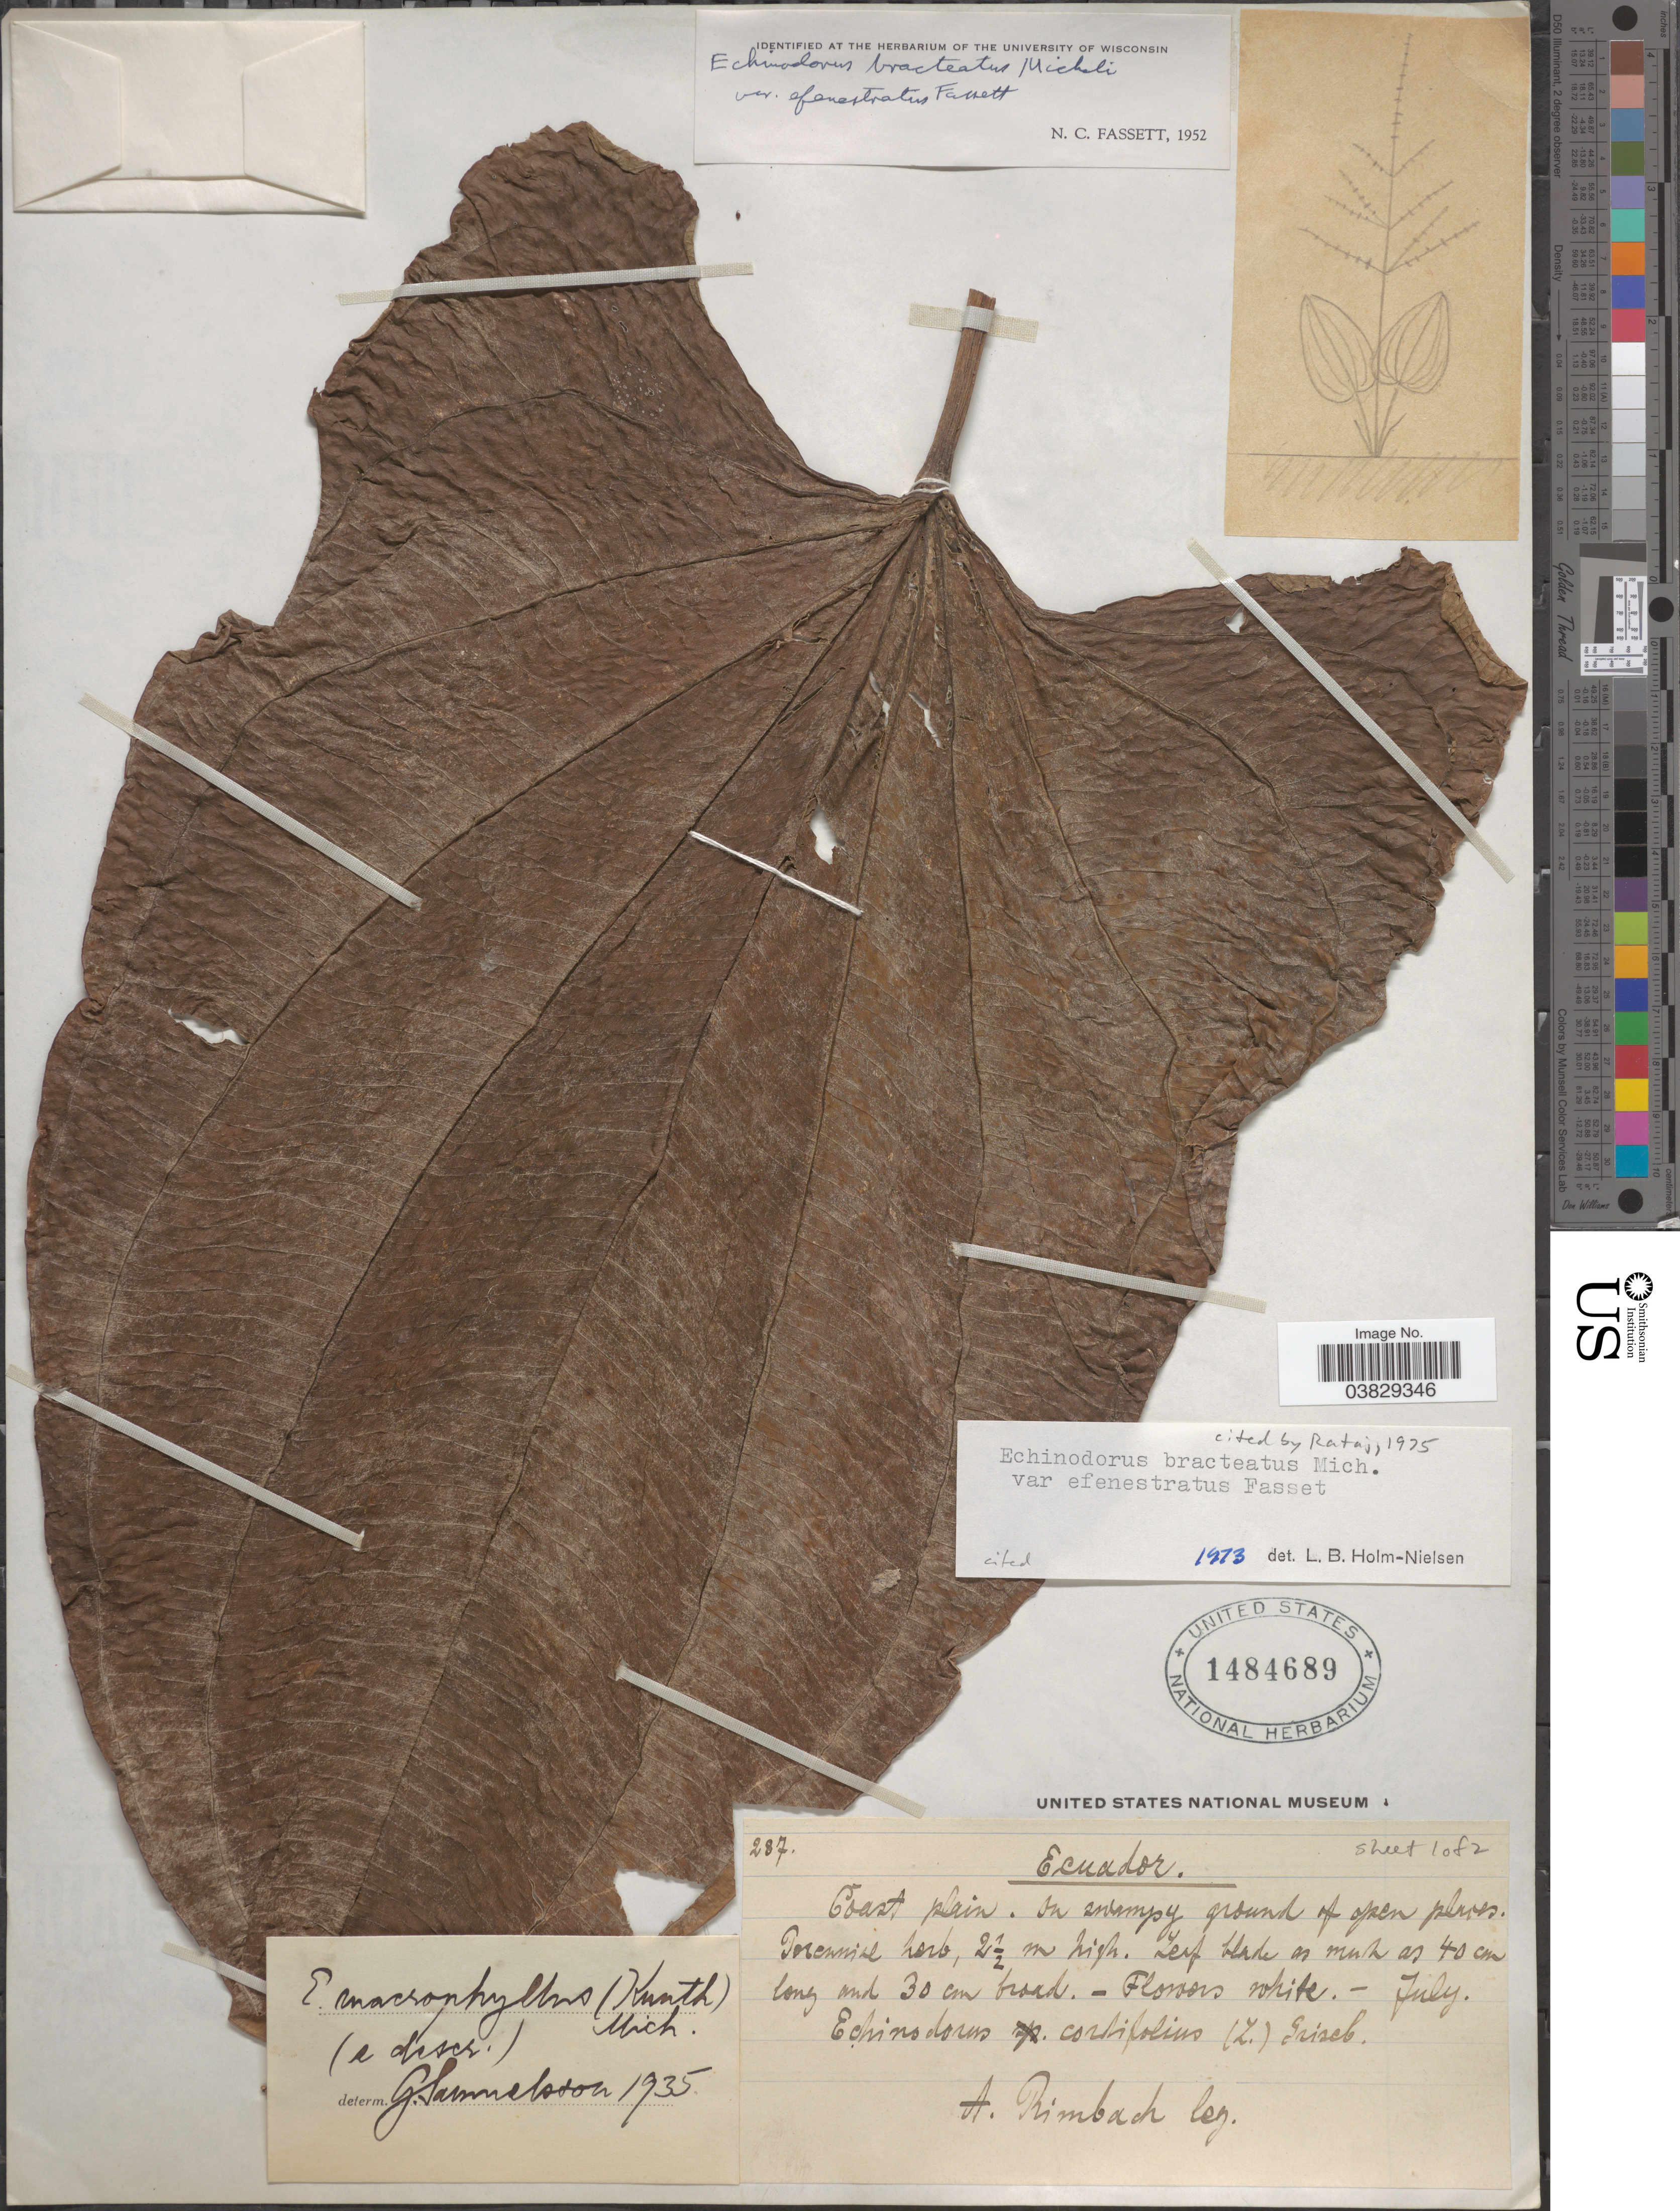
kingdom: Plantae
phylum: Tracheophyta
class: Liliopsida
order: Alismatales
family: Alismataceae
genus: Echinodorus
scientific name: Echinodorus bracteatus var. efenestratus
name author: Fassett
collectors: A. Rimbach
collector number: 287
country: Ecuador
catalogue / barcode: US 1484689